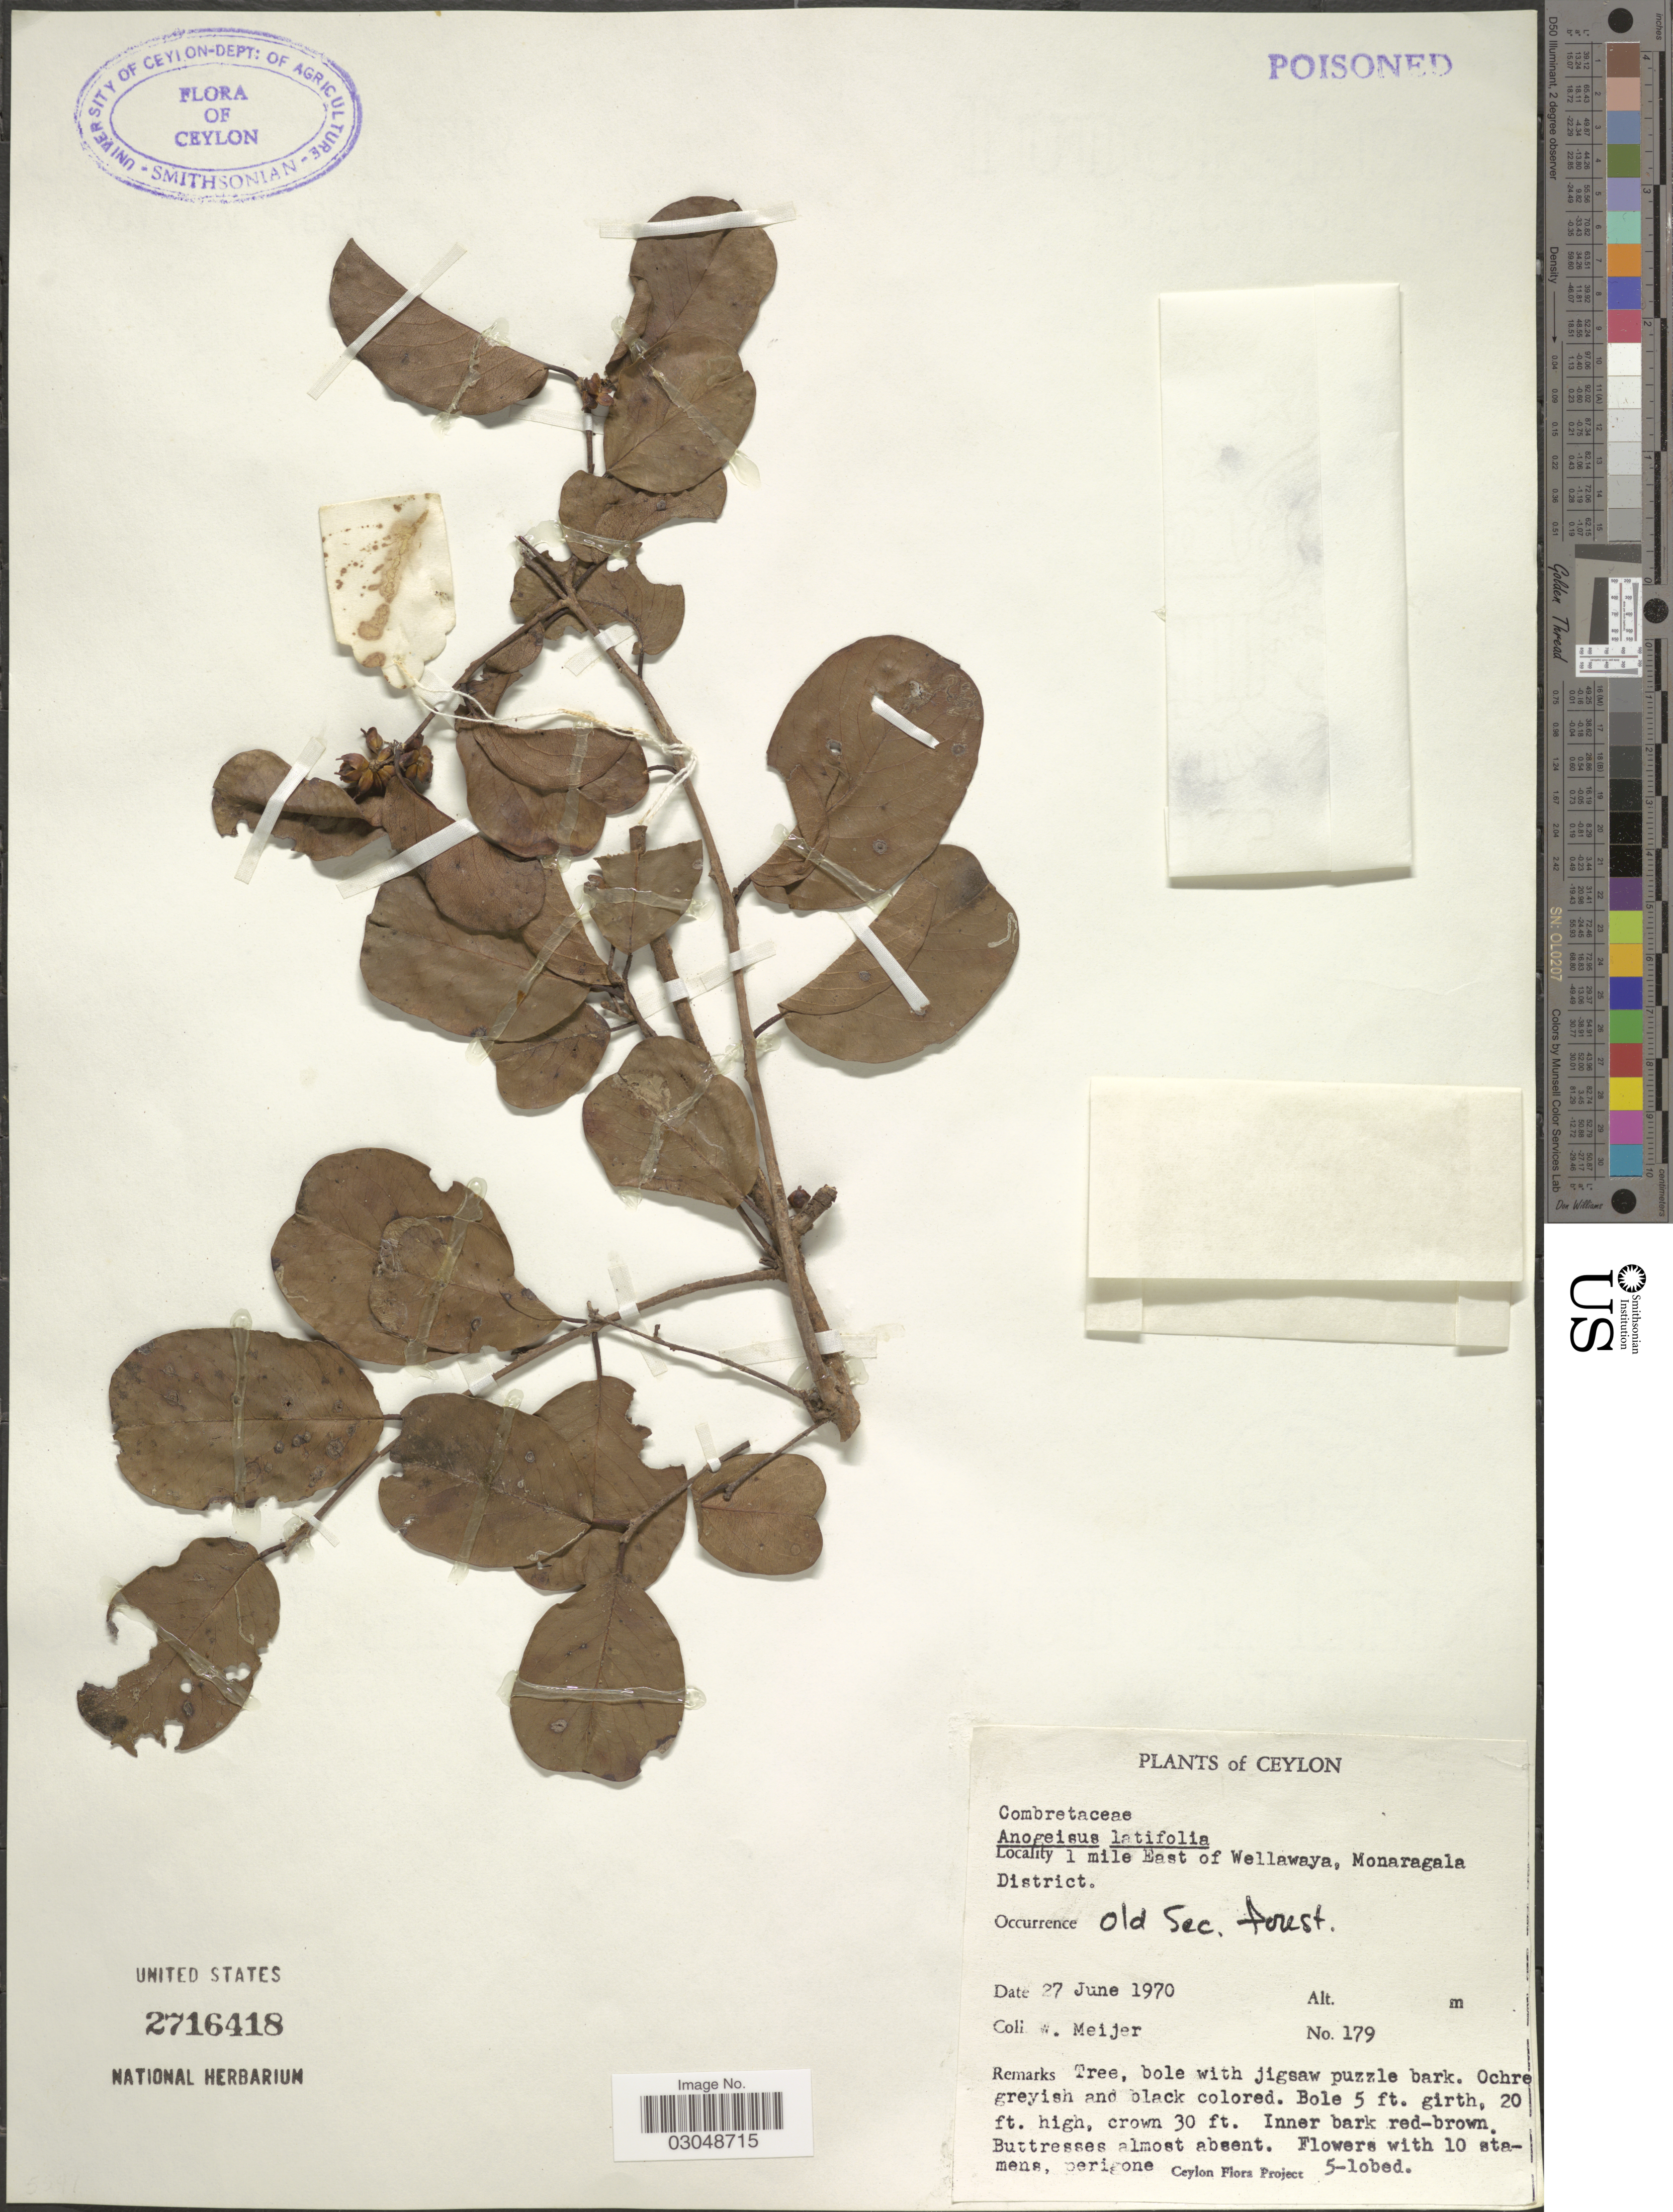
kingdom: Plantae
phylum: Tracheophyta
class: Magnoliopsida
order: Myrtales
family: Combretaceae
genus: Anogeissus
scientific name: Anogeissus latifolia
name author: (Roxb. ex DC.) Wall. ex Guill. & Perr.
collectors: W. Meijer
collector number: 179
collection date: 1970-06-27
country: Sri Lanka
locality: Ceylon. 1 miles East of Wellawaya, Monaragala District.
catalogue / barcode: US 2716418